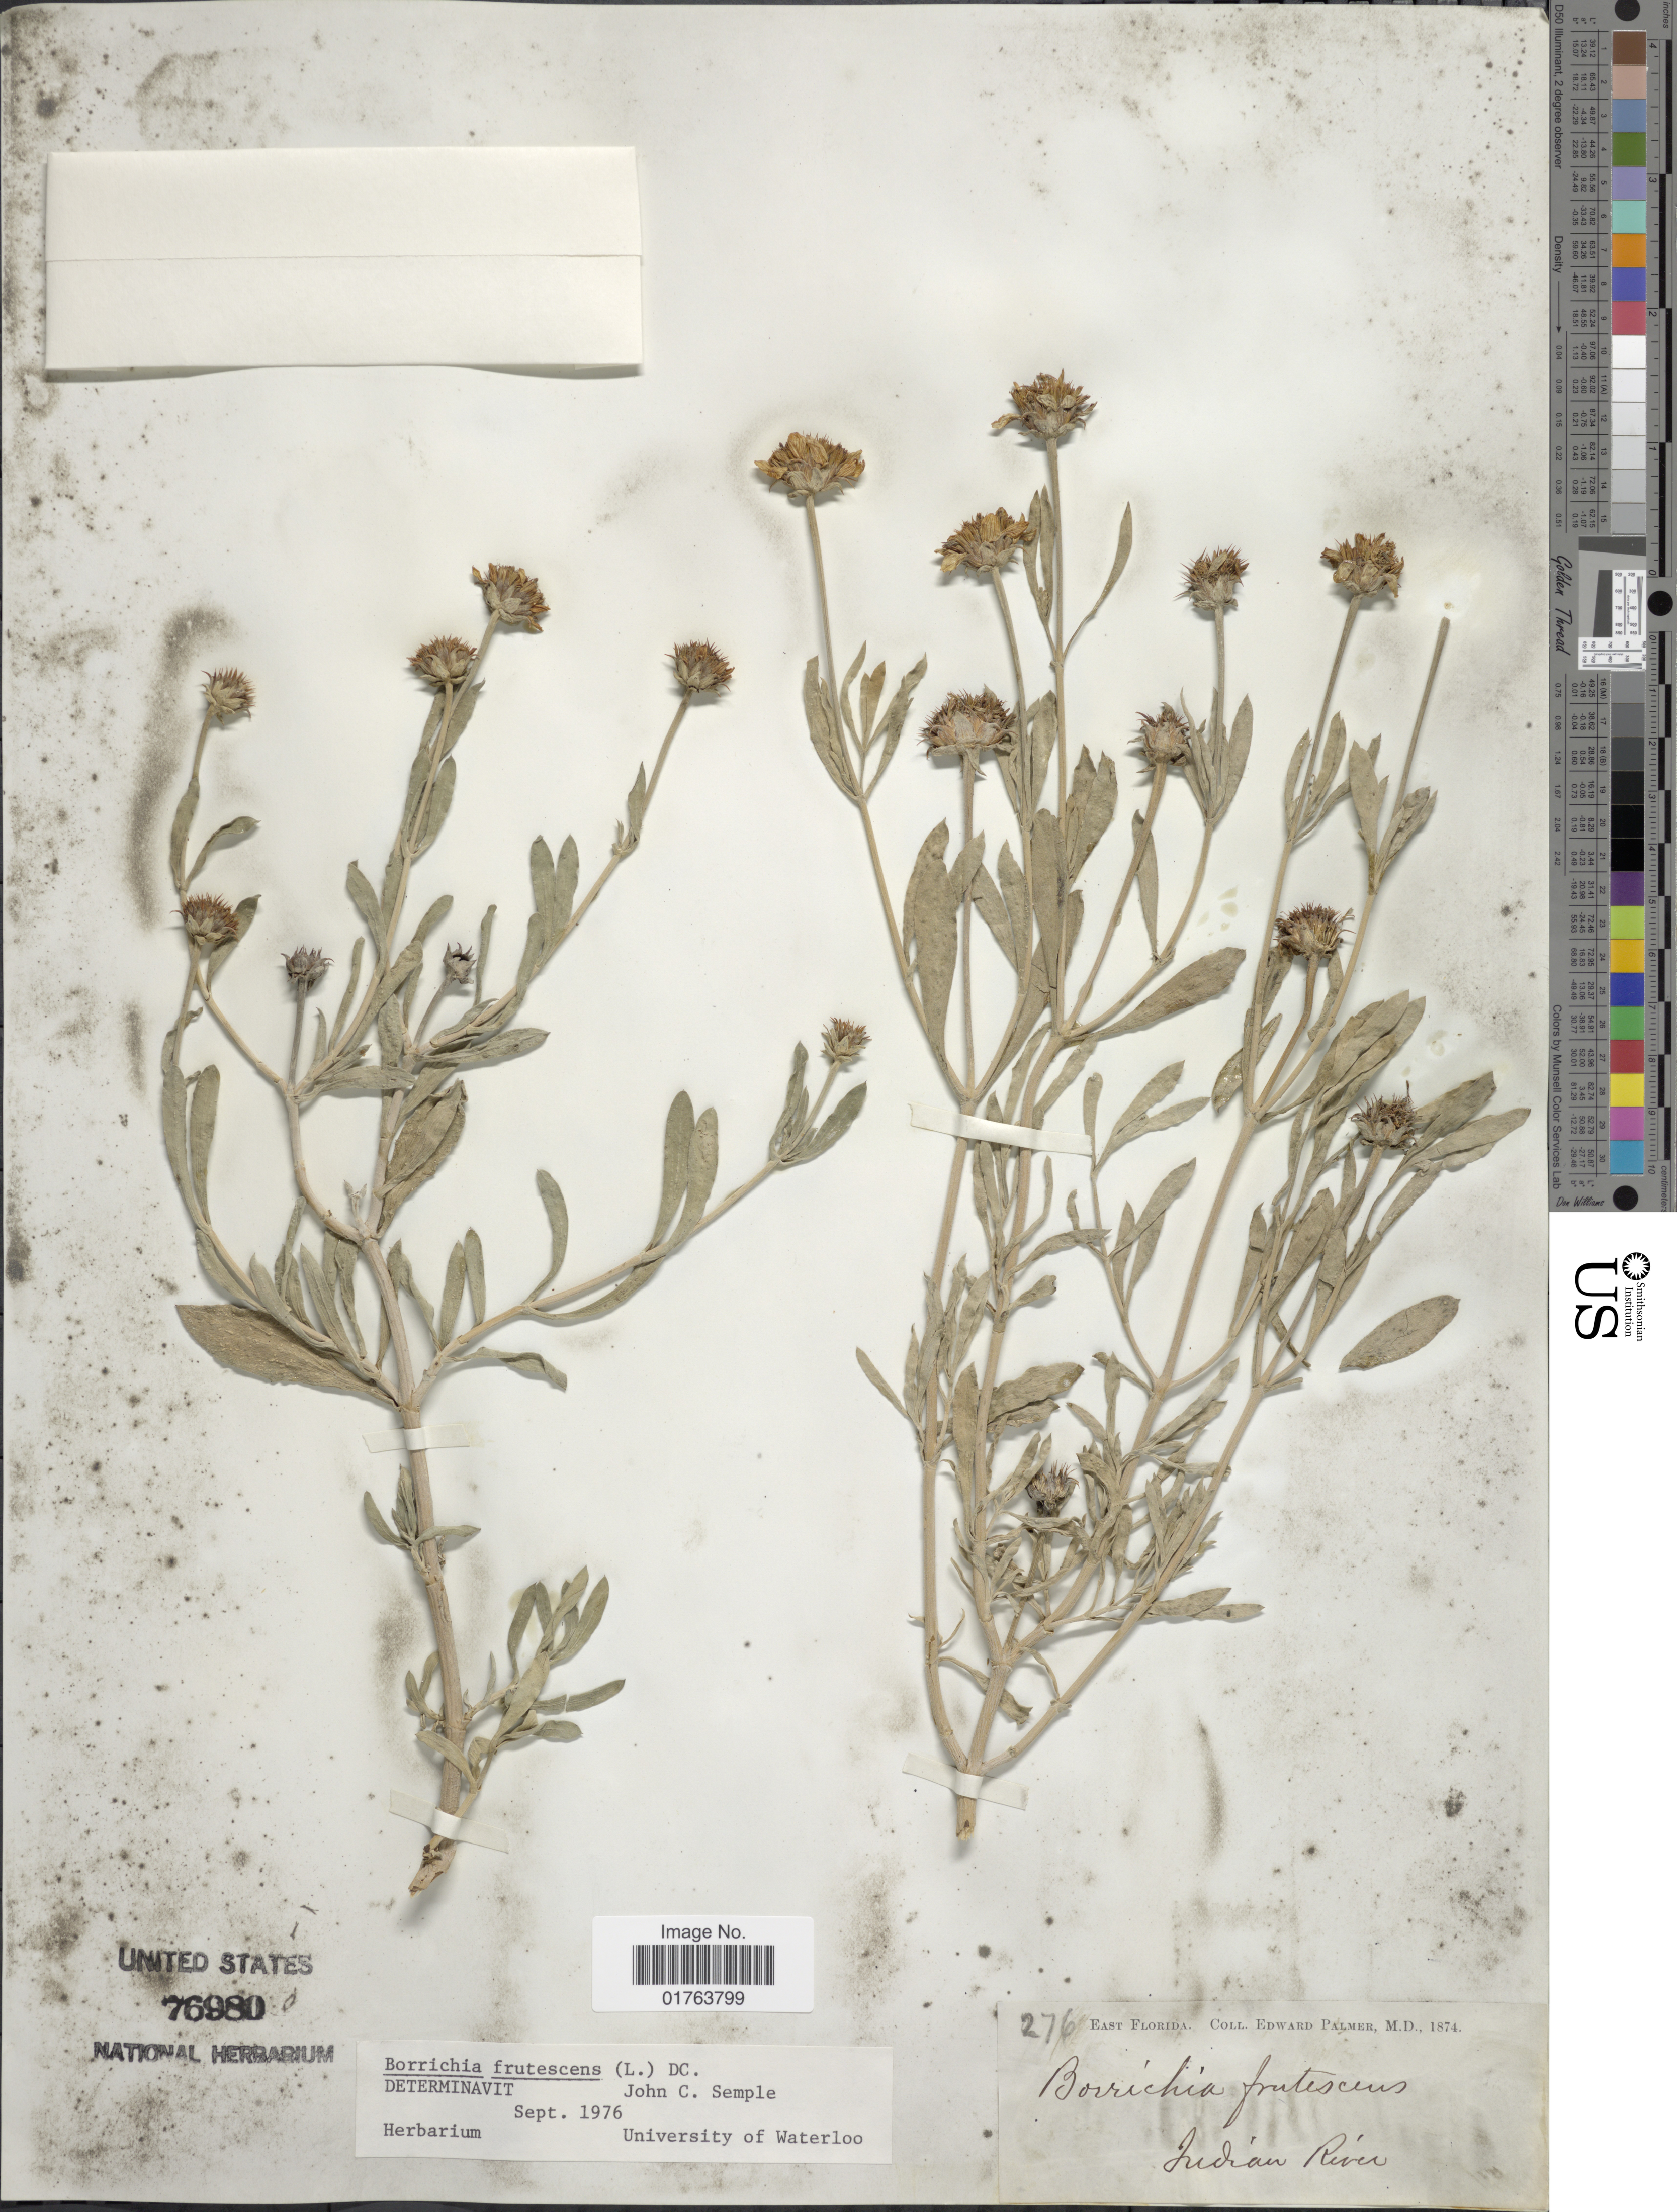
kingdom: Plantae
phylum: Tracheophyta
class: Magnoliopsida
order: Asterales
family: Asteraceae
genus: Borrichia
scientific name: Borrichia frutescens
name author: (L.) DC.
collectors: E. Palmer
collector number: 276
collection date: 1874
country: United States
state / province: Florida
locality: East Florida, Indian River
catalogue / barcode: US 76980